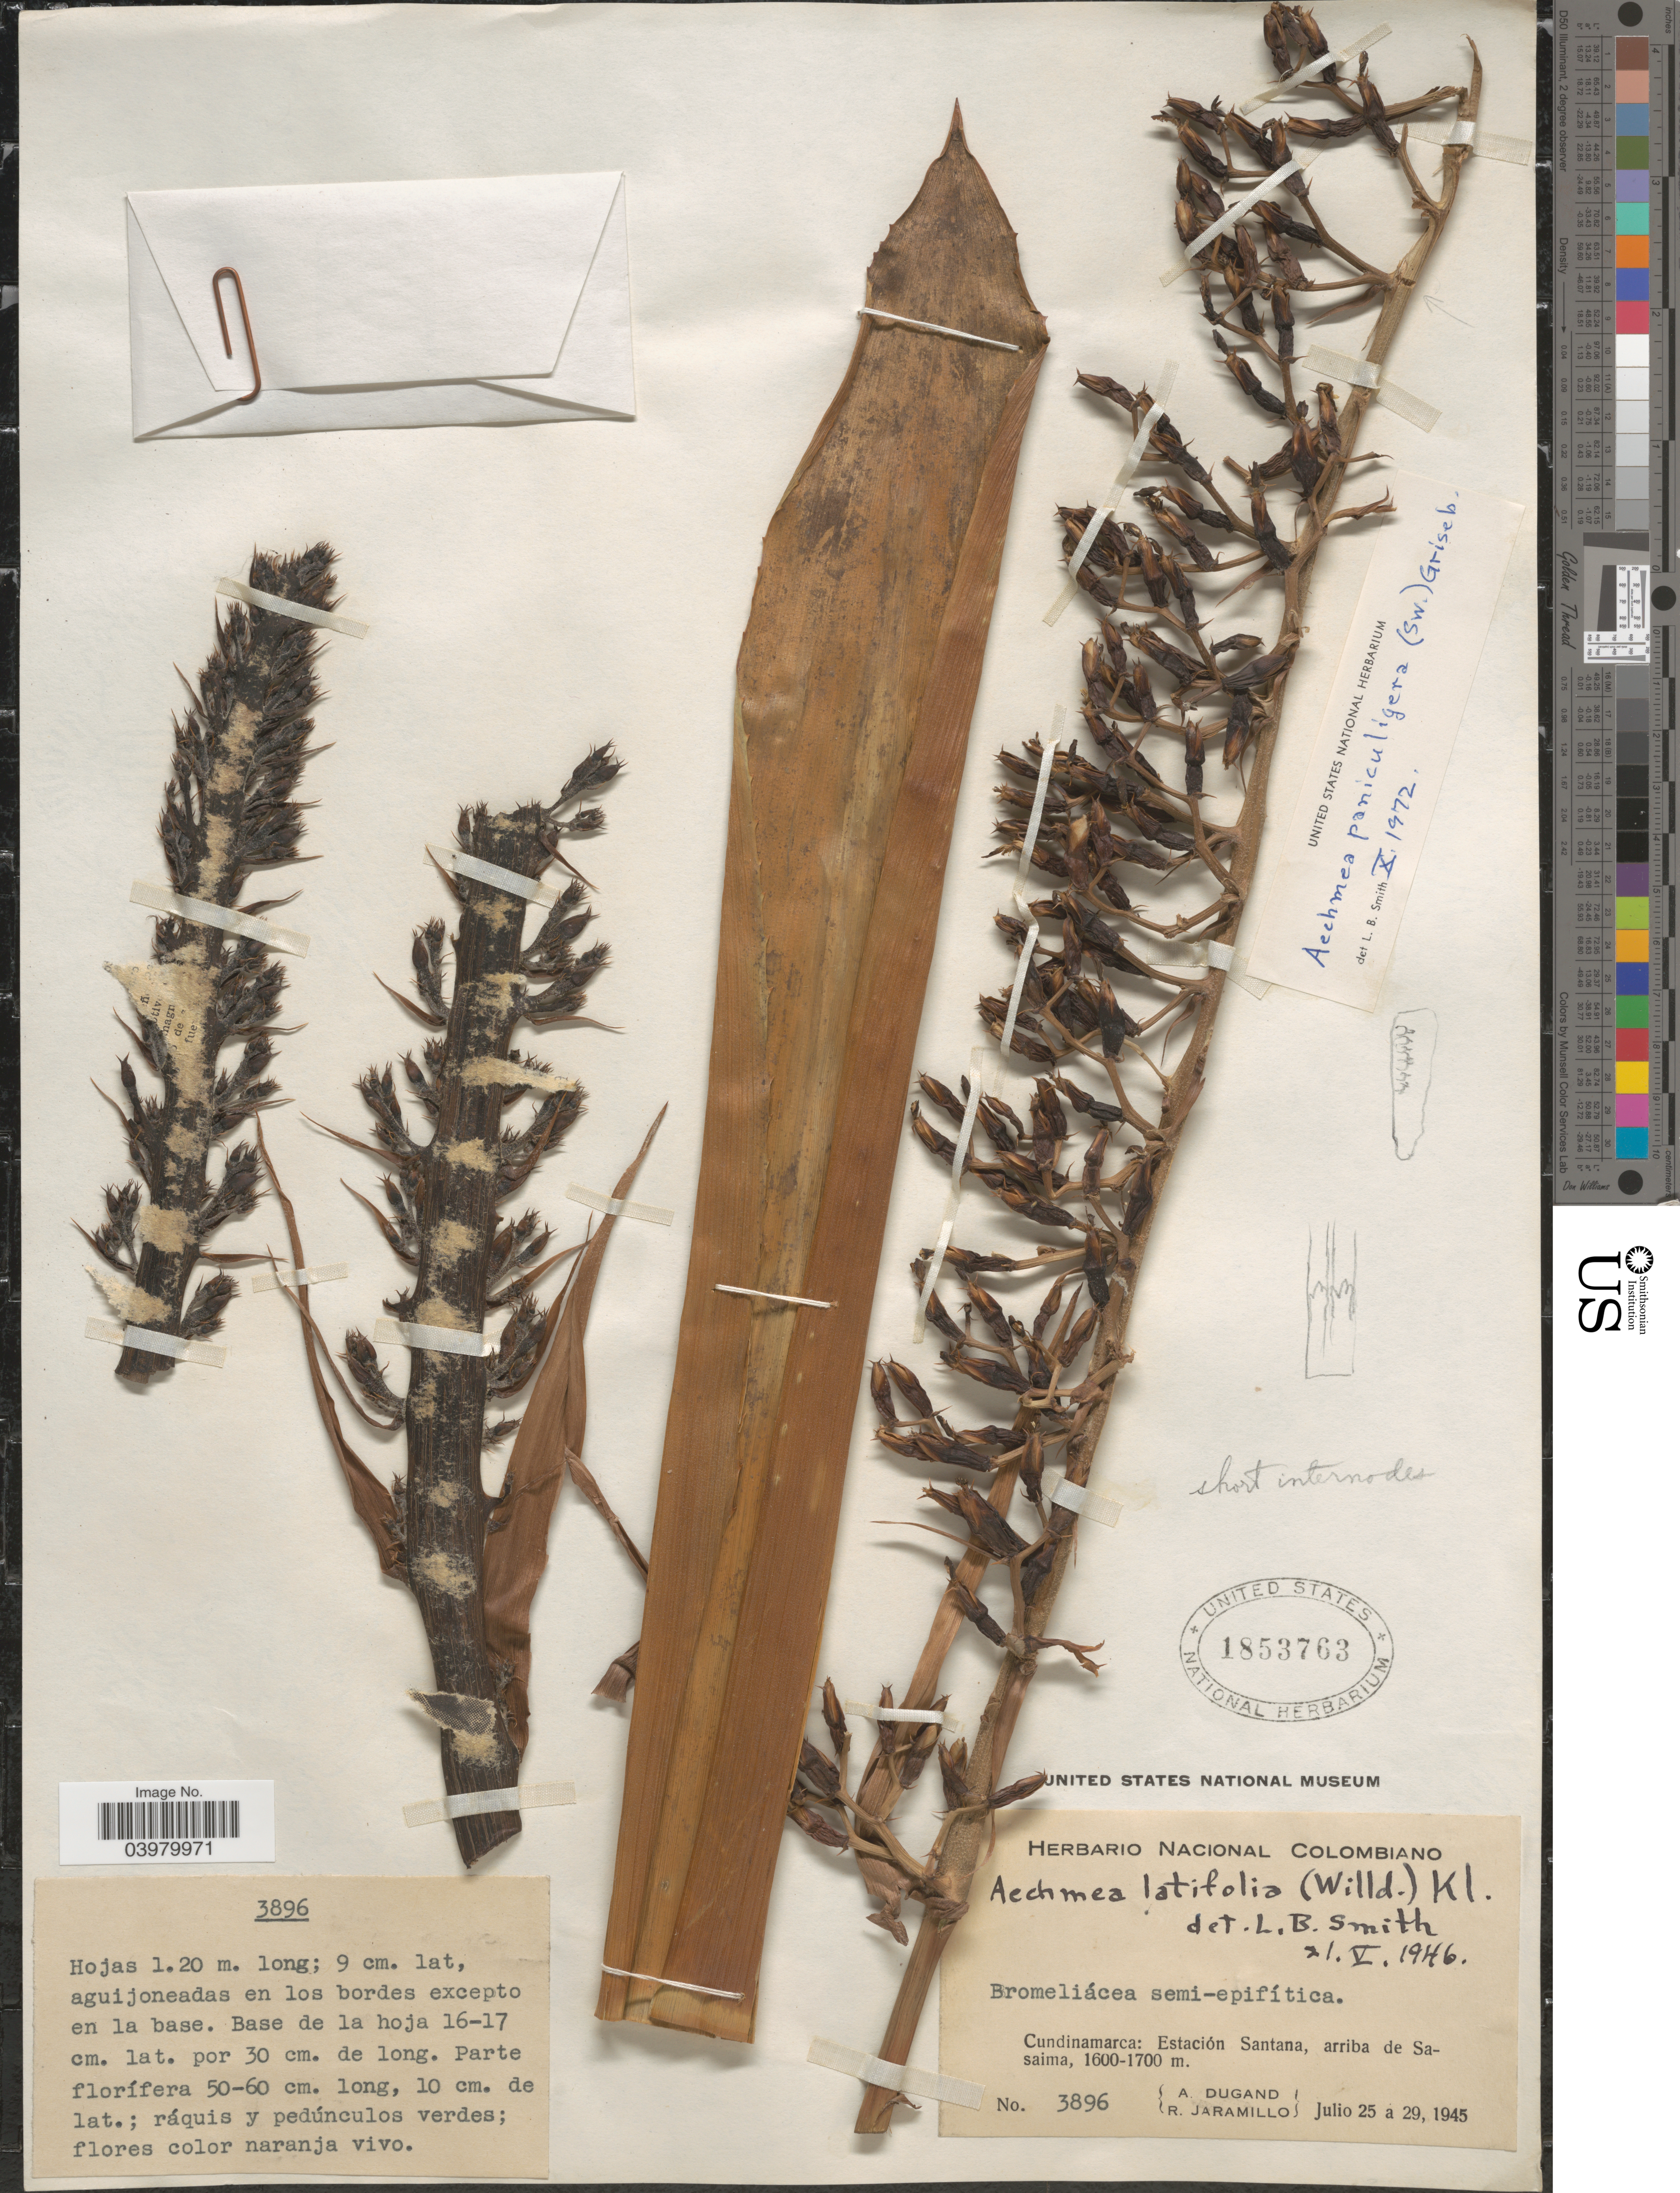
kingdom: Plantae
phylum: Tracheophyta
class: Liliopsida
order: Poales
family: Bromeliaceae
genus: Aechmea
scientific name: Aechmea paniculigera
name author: (Sw.) Griseb.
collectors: A. Dugand & R. Jaramillo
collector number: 3896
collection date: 1945-07-25/1945-07-29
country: Colombia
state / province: Cundinamarca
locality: Estación Santana, arriba de Sasaima.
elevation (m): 1600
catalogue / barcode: US 1853763